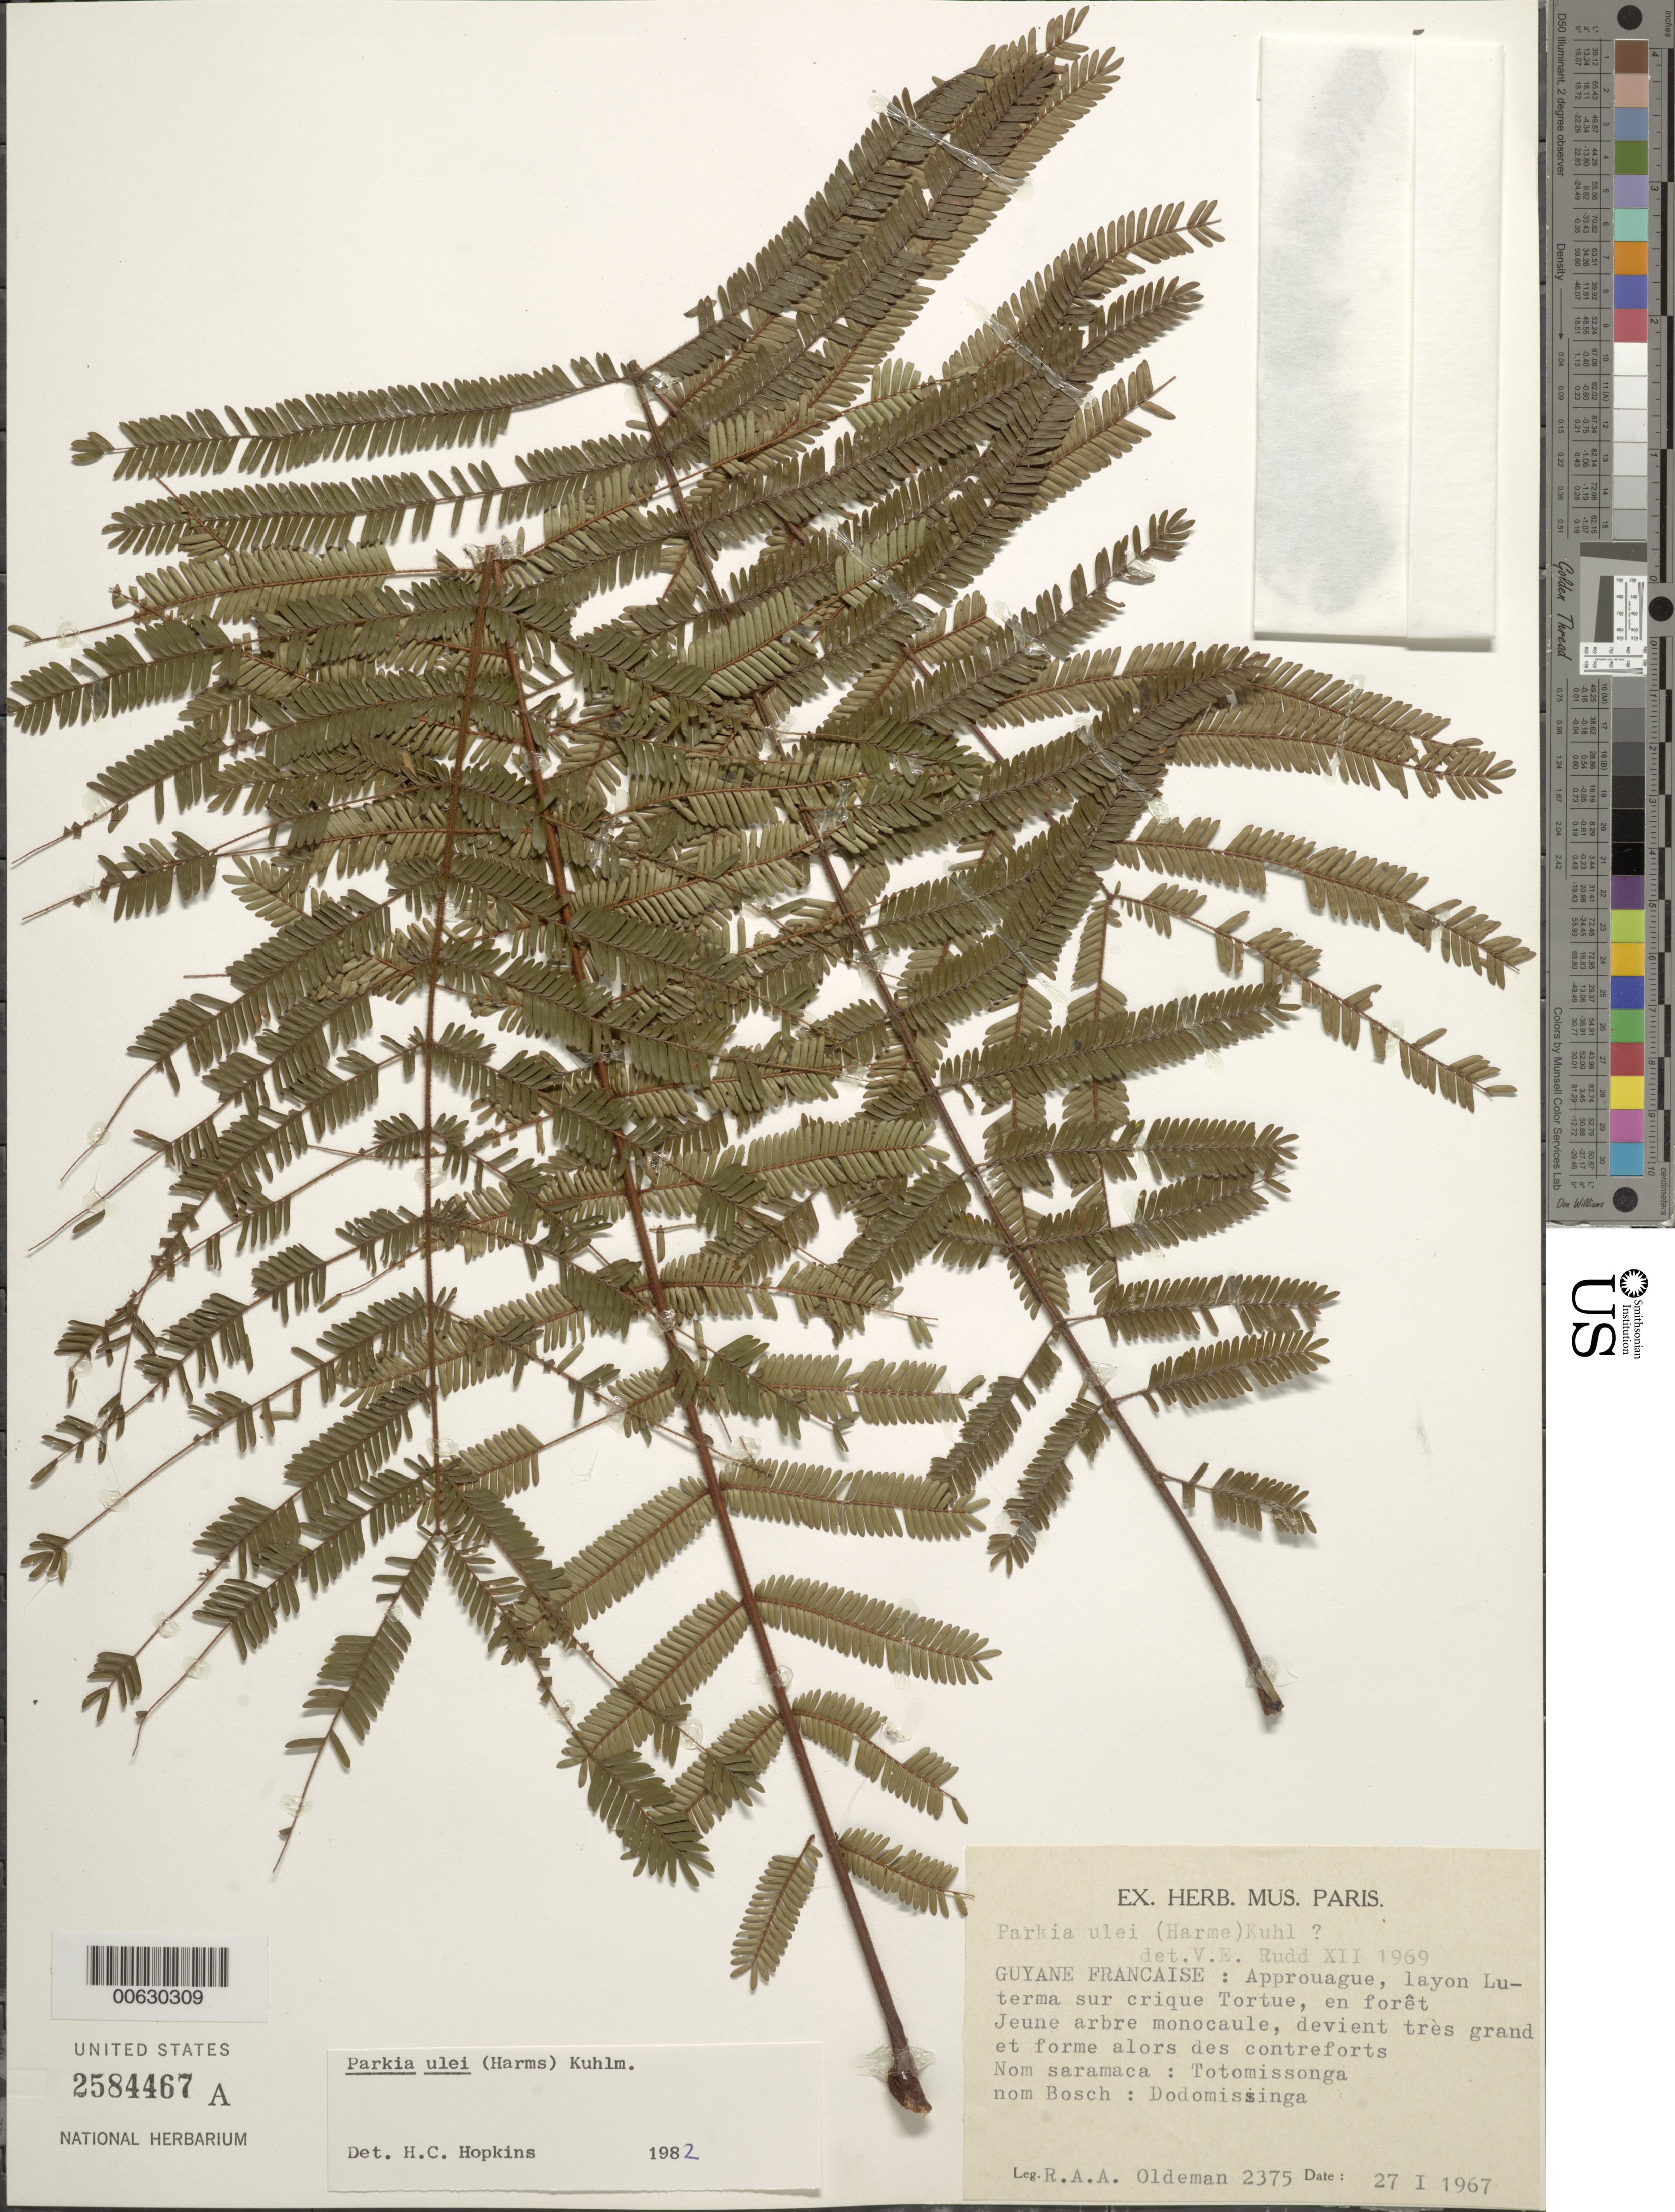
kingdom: Plantae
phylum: Tracheophyta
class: Magnoliopsida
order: Fabales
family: Fabaceae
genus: Parkia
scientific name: Parkia ulei var. ulei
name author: Kuhlm.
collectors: R. Oldeman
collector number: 2375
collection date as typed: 27-Jan-67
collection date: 1967-01-27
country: French Guiana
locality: Approuague, layon LUTERMA sur crique Tortue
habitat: Foret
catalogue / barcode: US 2584467A